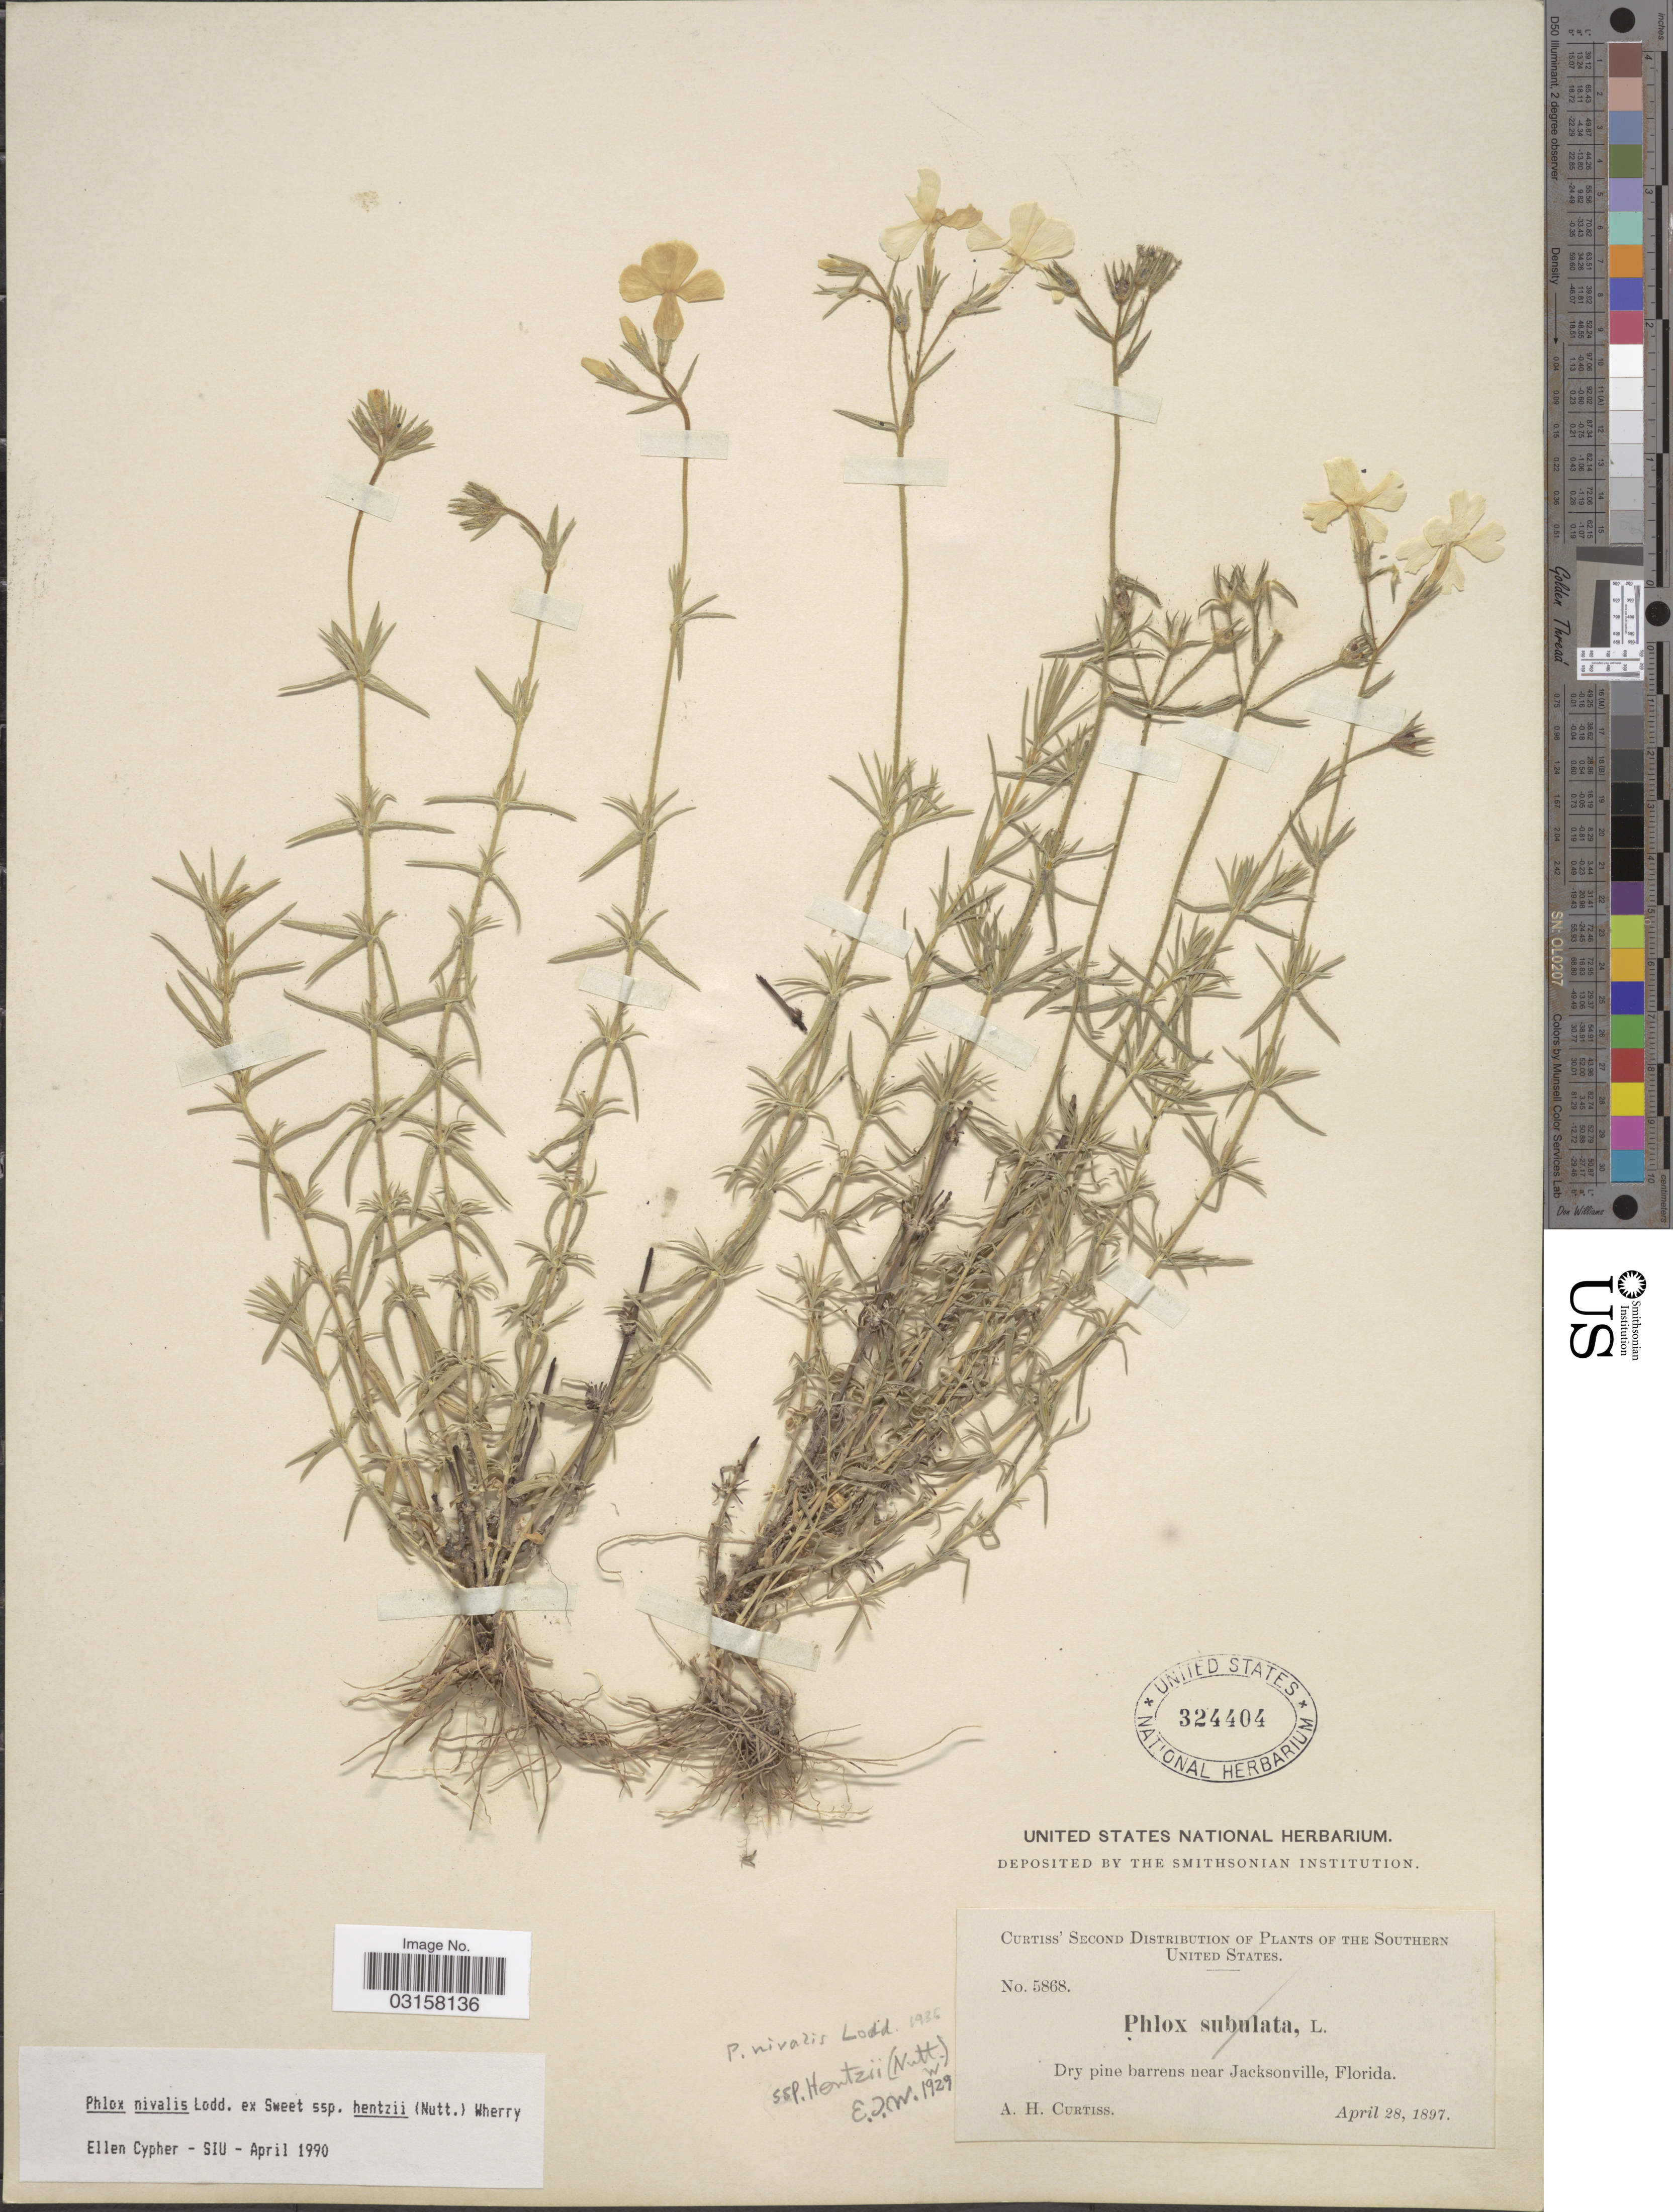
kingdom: Plantae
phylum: Tracheophyta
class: Magnoliopsida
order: Ericales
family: Polemoniaceae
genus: Phlox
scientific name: Phlox nivalis subsp. nivalis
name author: Lodd. ex Sweet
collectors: A. H. Curtiss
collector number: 5868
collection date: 1897-04-28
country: United States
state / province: Florida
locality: Southern United States. Dry pine barrens near Jacksonville.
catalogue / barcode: US 324404